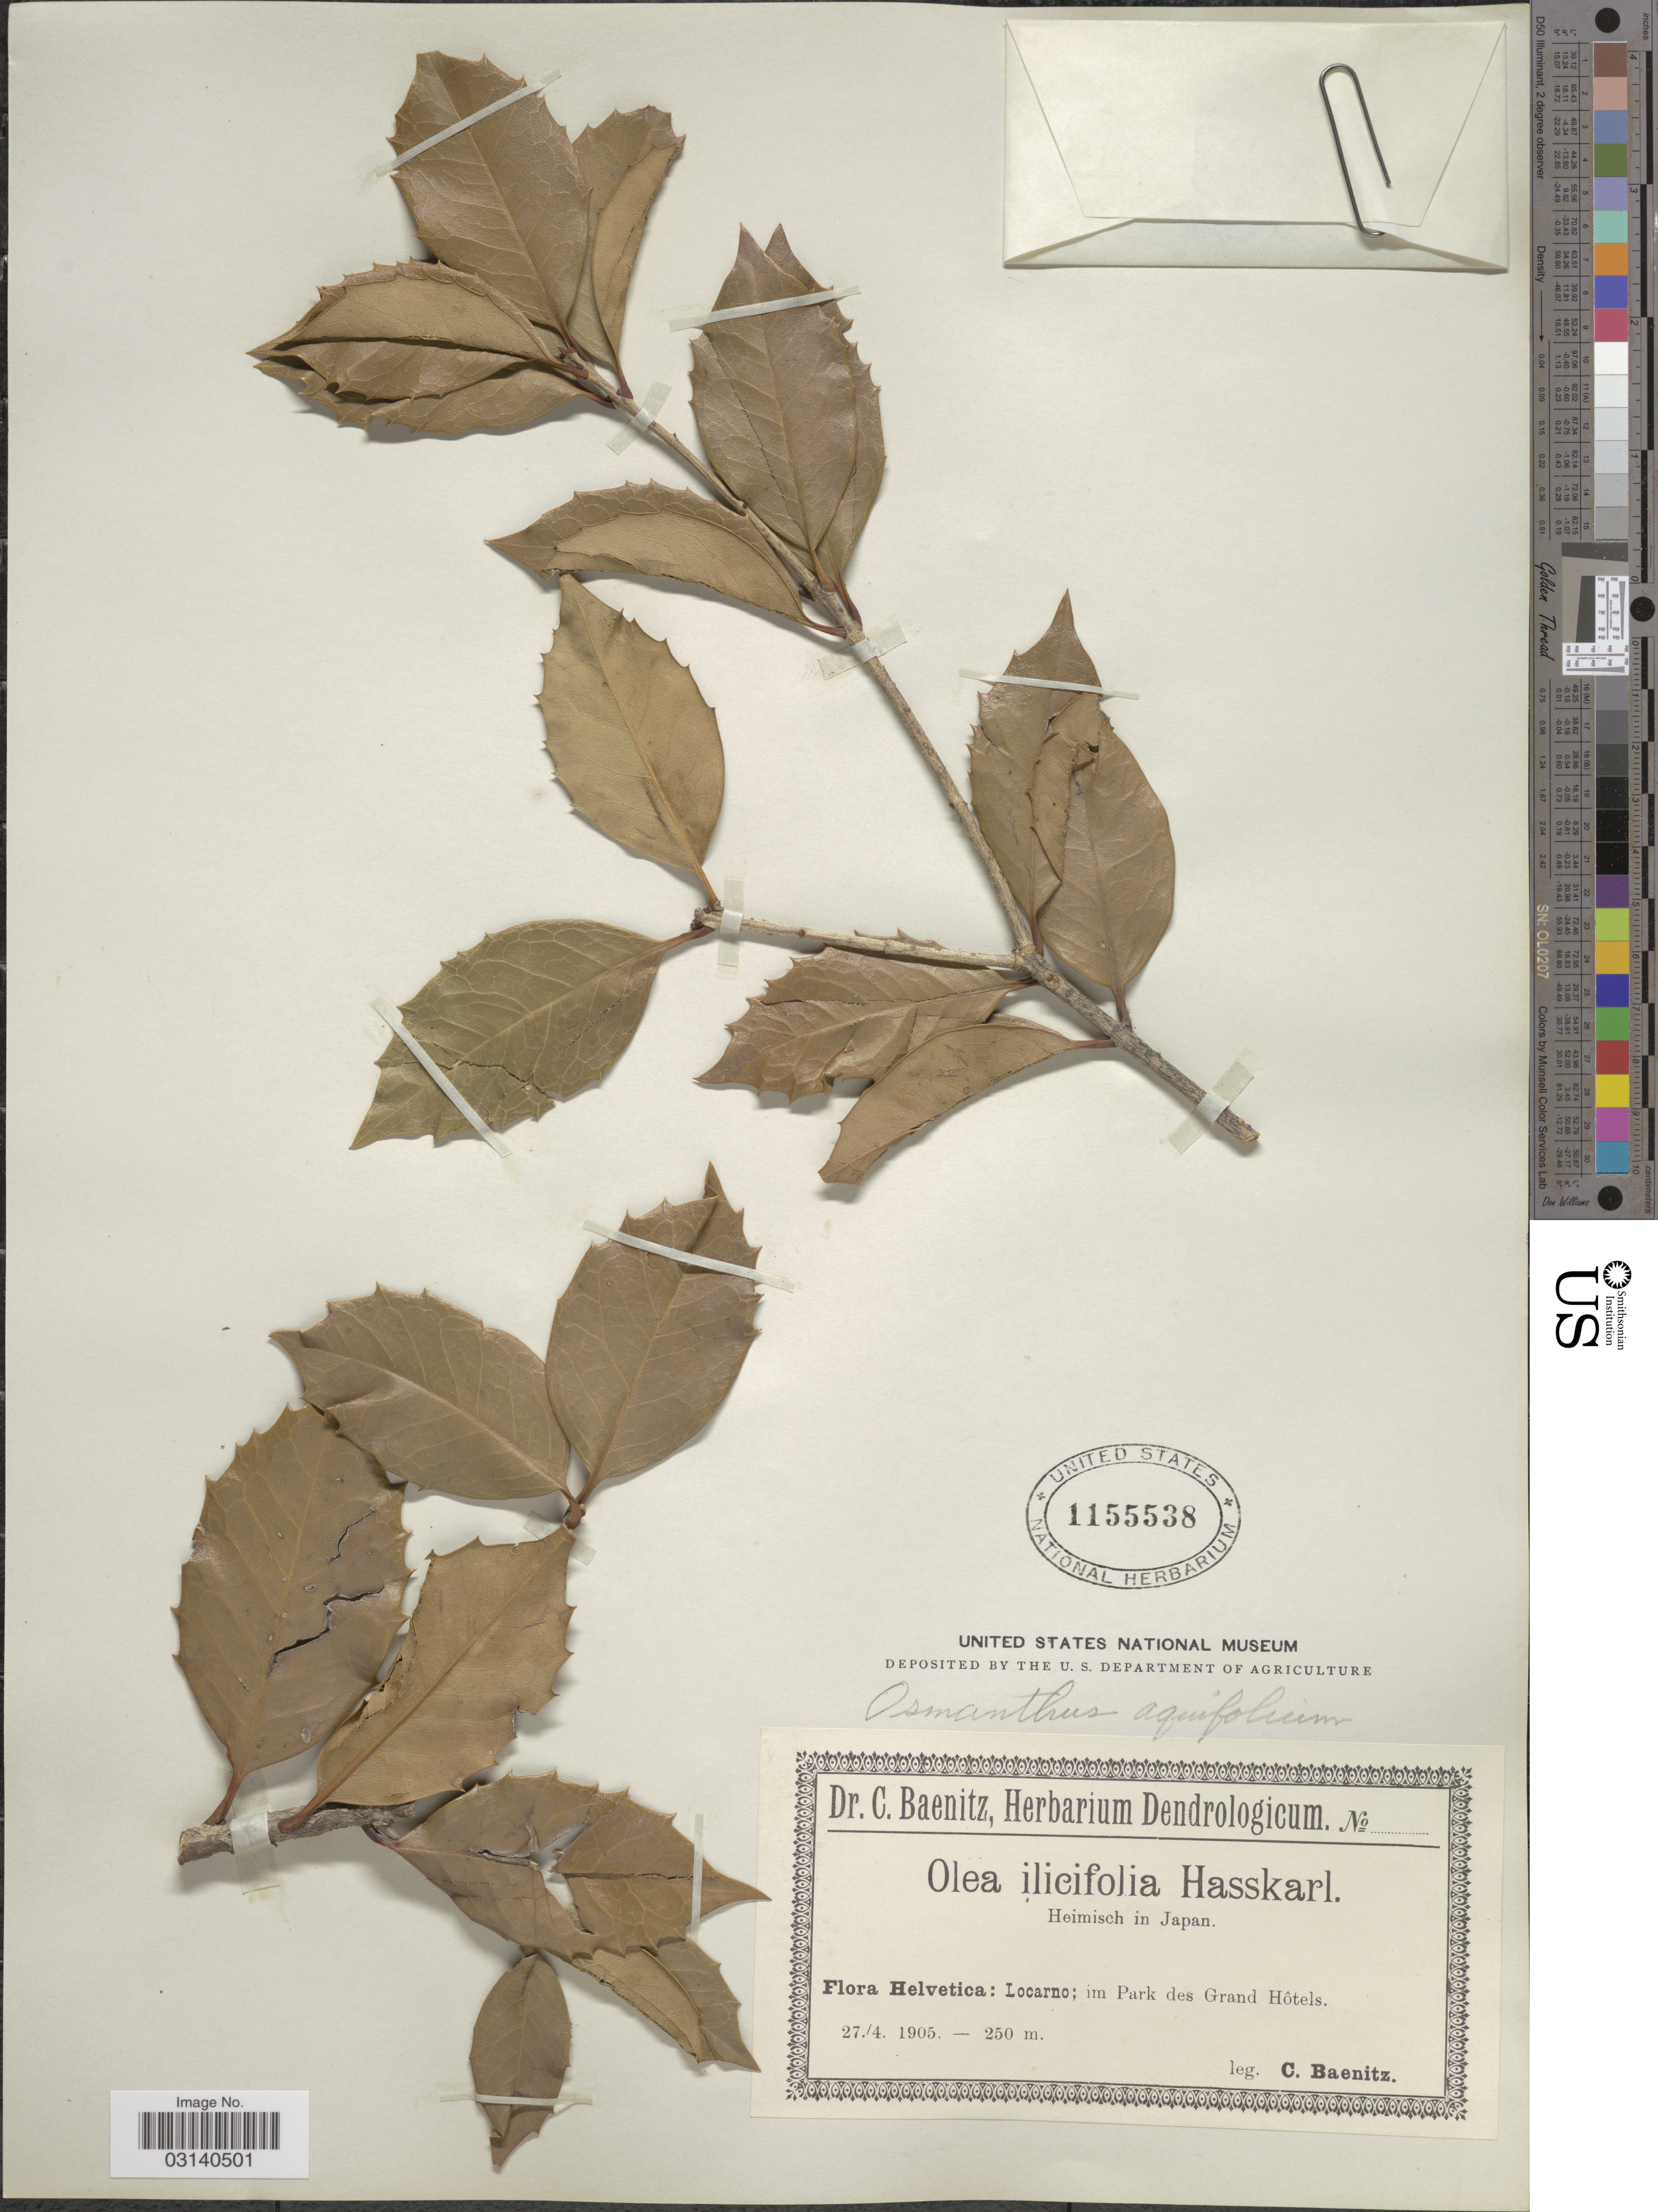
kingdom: Plantae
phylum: Tracheophyta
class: Magnoliopsida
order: Lamiales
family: Oleaceae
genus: Osmanthus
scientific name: Osmanthus aquifolium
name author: (Siebold & Zucc.) J. Dix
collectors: C. G. Baenitz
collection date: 1905-04-27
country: Switzerland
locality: Helvetica: Locarno; im Park des Grand Hôtels.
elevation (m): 250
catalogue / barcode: US 1155538